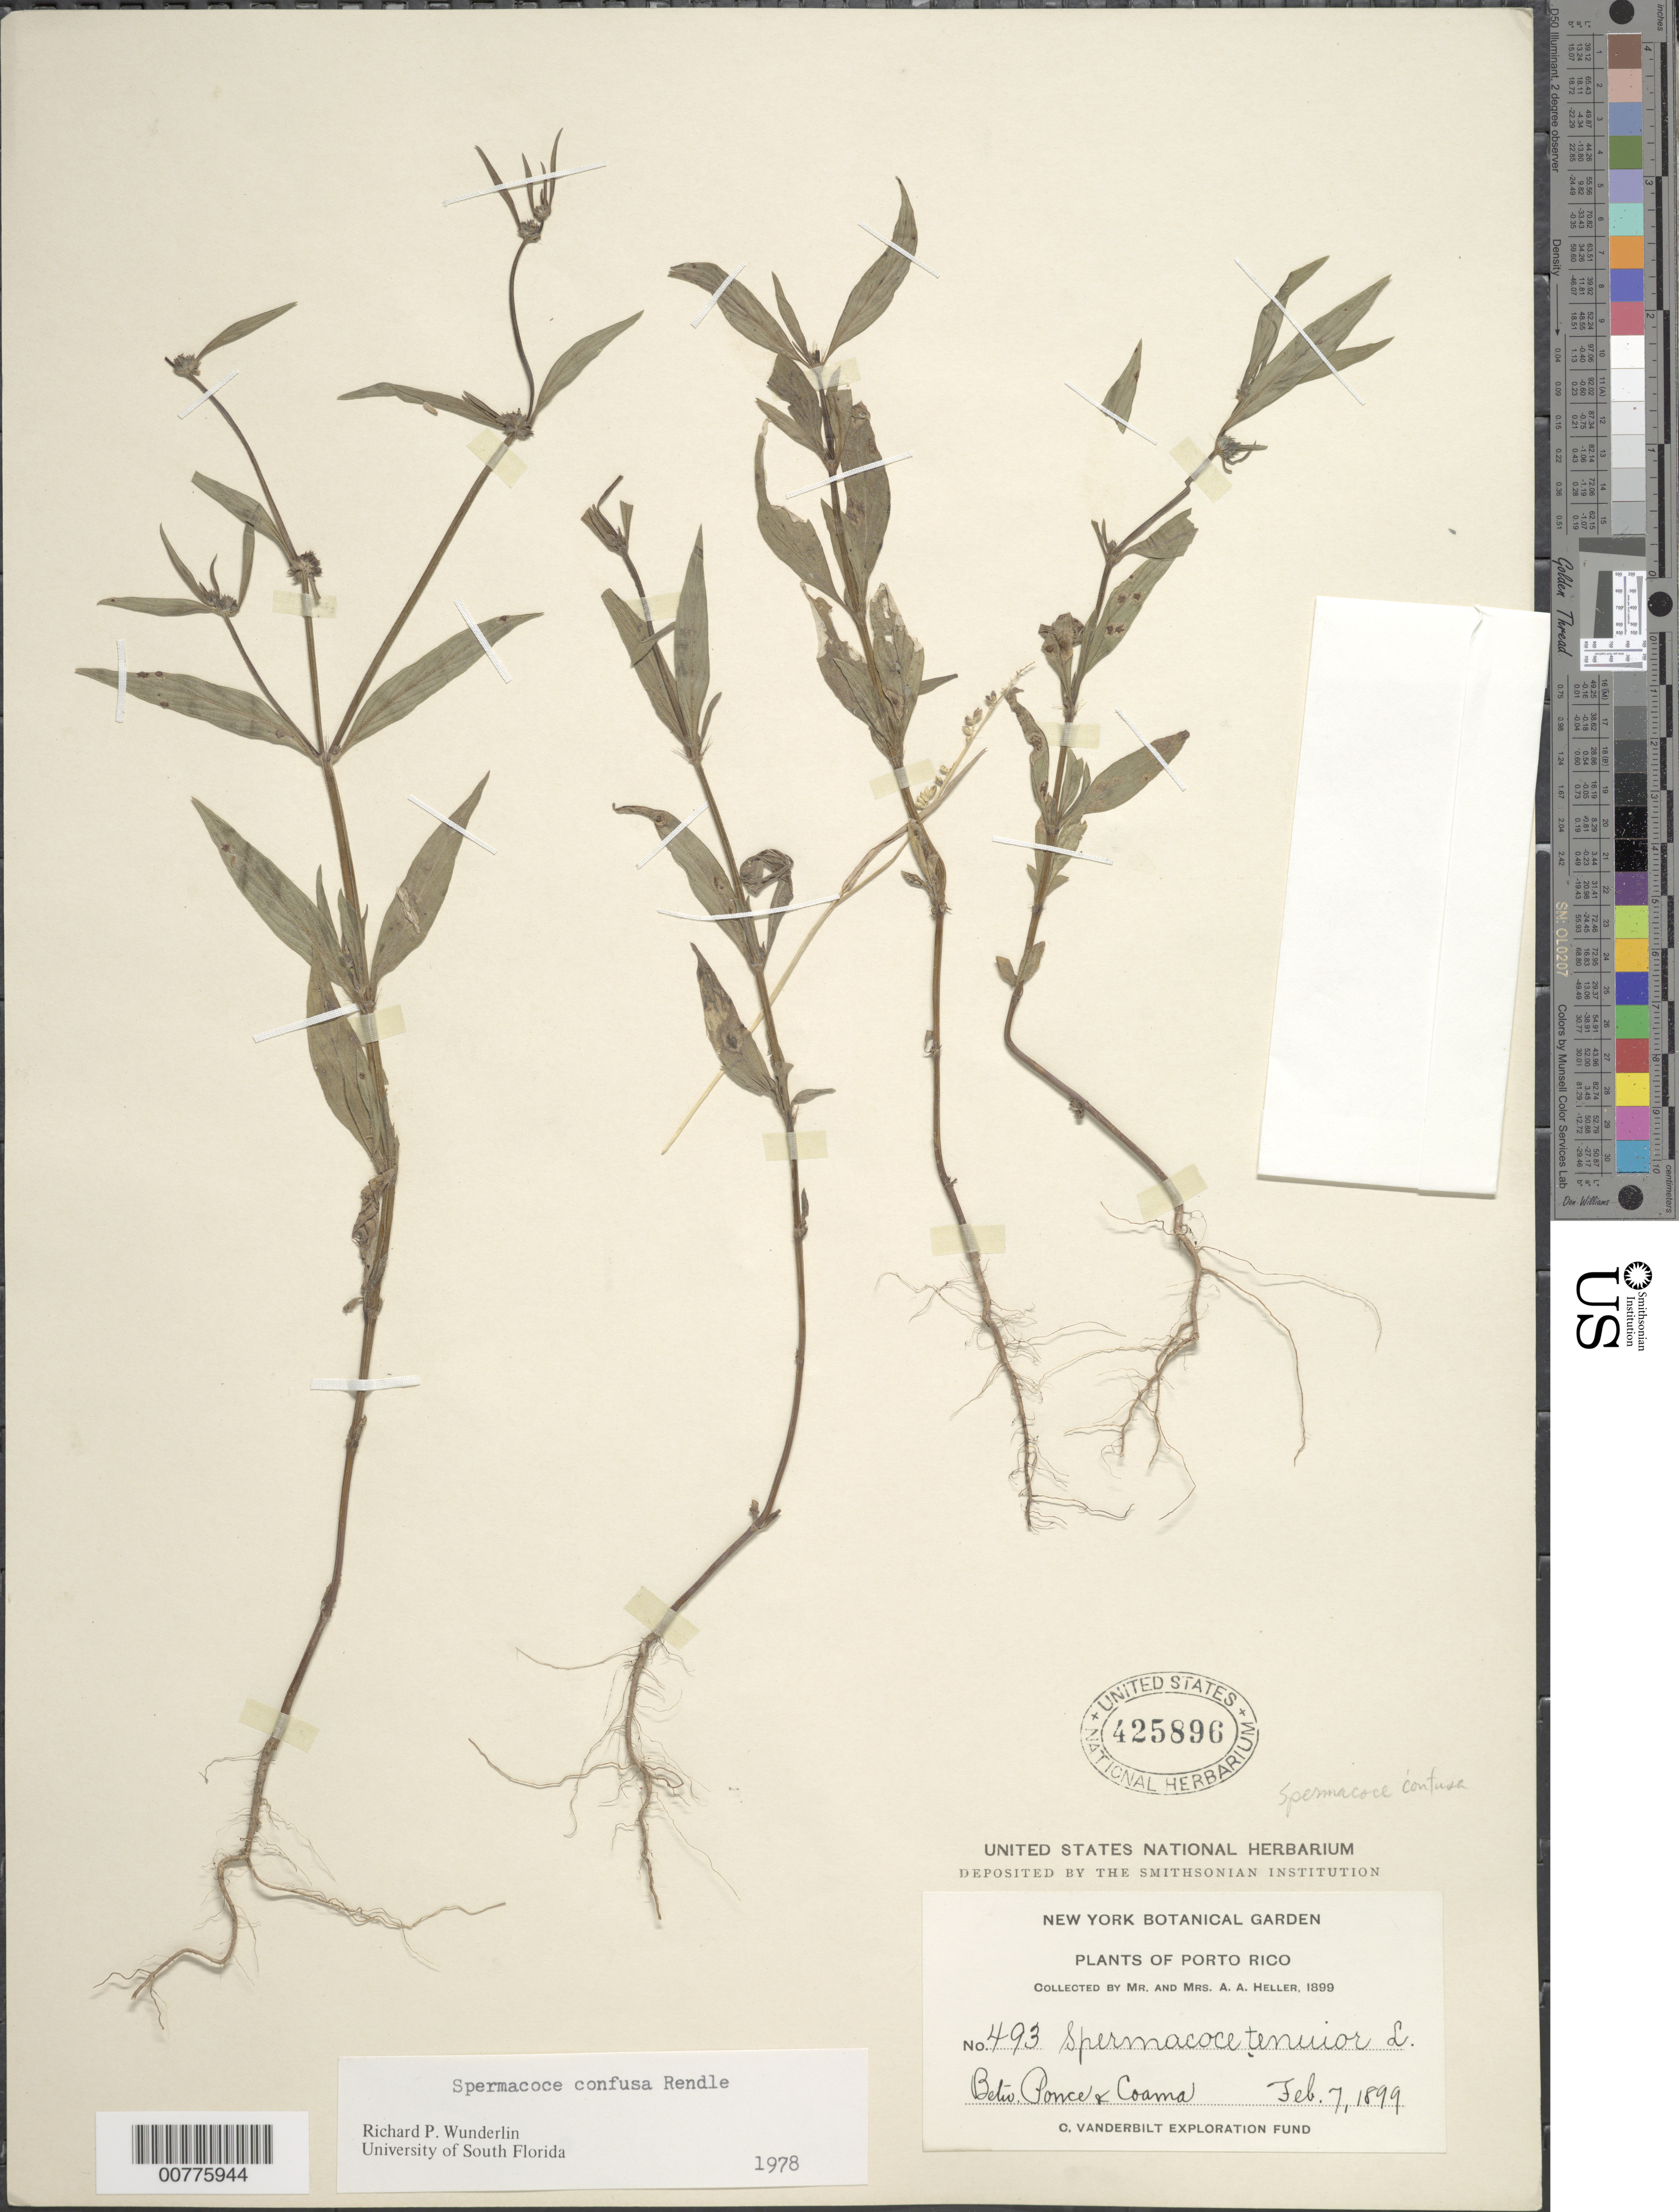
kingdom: Plantae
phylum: Tracheophyta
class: Magnoliopsida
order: Gentianales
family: Rubiaceae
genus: Spermacoce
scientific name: Spermacoce tenuior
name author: L.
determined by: Wunderlin, Richard P.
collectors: A. A. Heller & E. G. Heller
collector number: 493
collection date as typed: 07 Feb 1899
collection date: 1899-02-07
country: Puerto Rico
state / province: Ponce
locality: Between Ponce and Coama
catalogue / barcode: US 425896